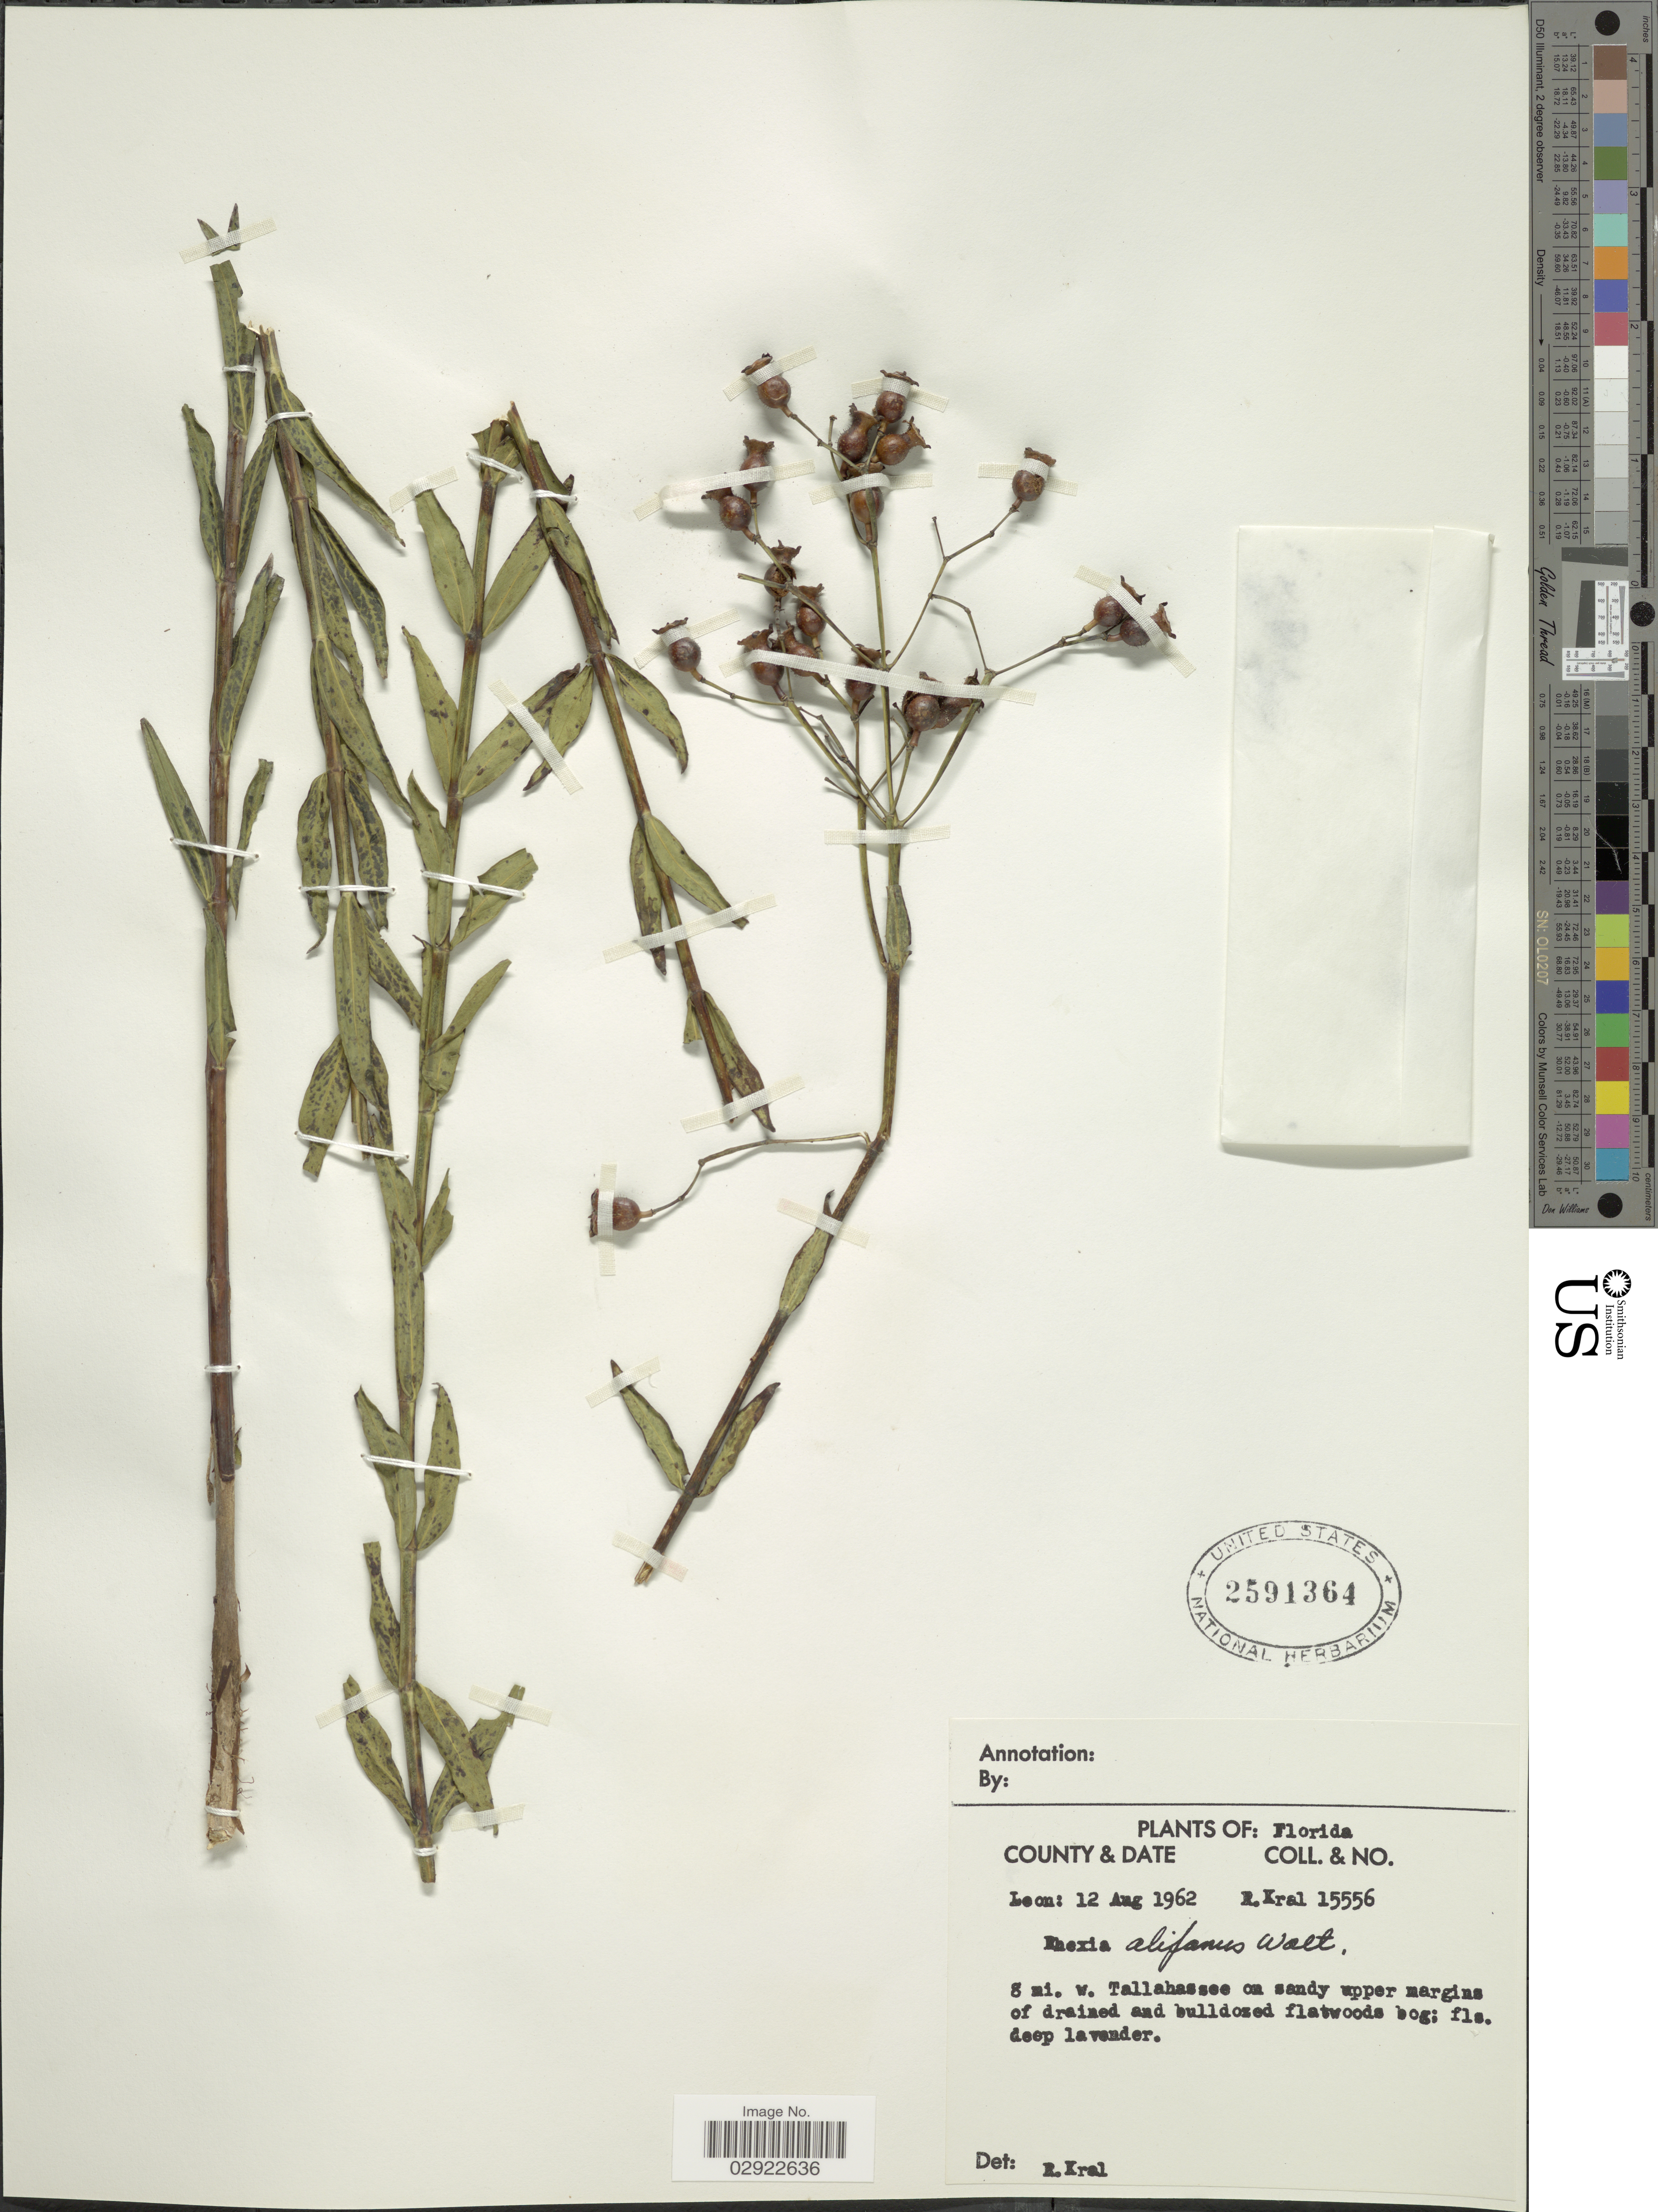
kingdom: Plantae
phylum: Tracheophyta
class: Magnoliopsida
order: Myrtales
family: Melastomataceae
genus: Rhexia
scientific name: Rhexia alifanus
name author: Walter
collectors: R. Kral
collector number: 15556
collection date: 1962-08-12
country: United States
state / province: Florida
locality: Leon County, 5 mi. w. Tallahasee on sandy upper margins of drained and bulldosed flatwoods bog.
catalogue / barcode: US 2591364